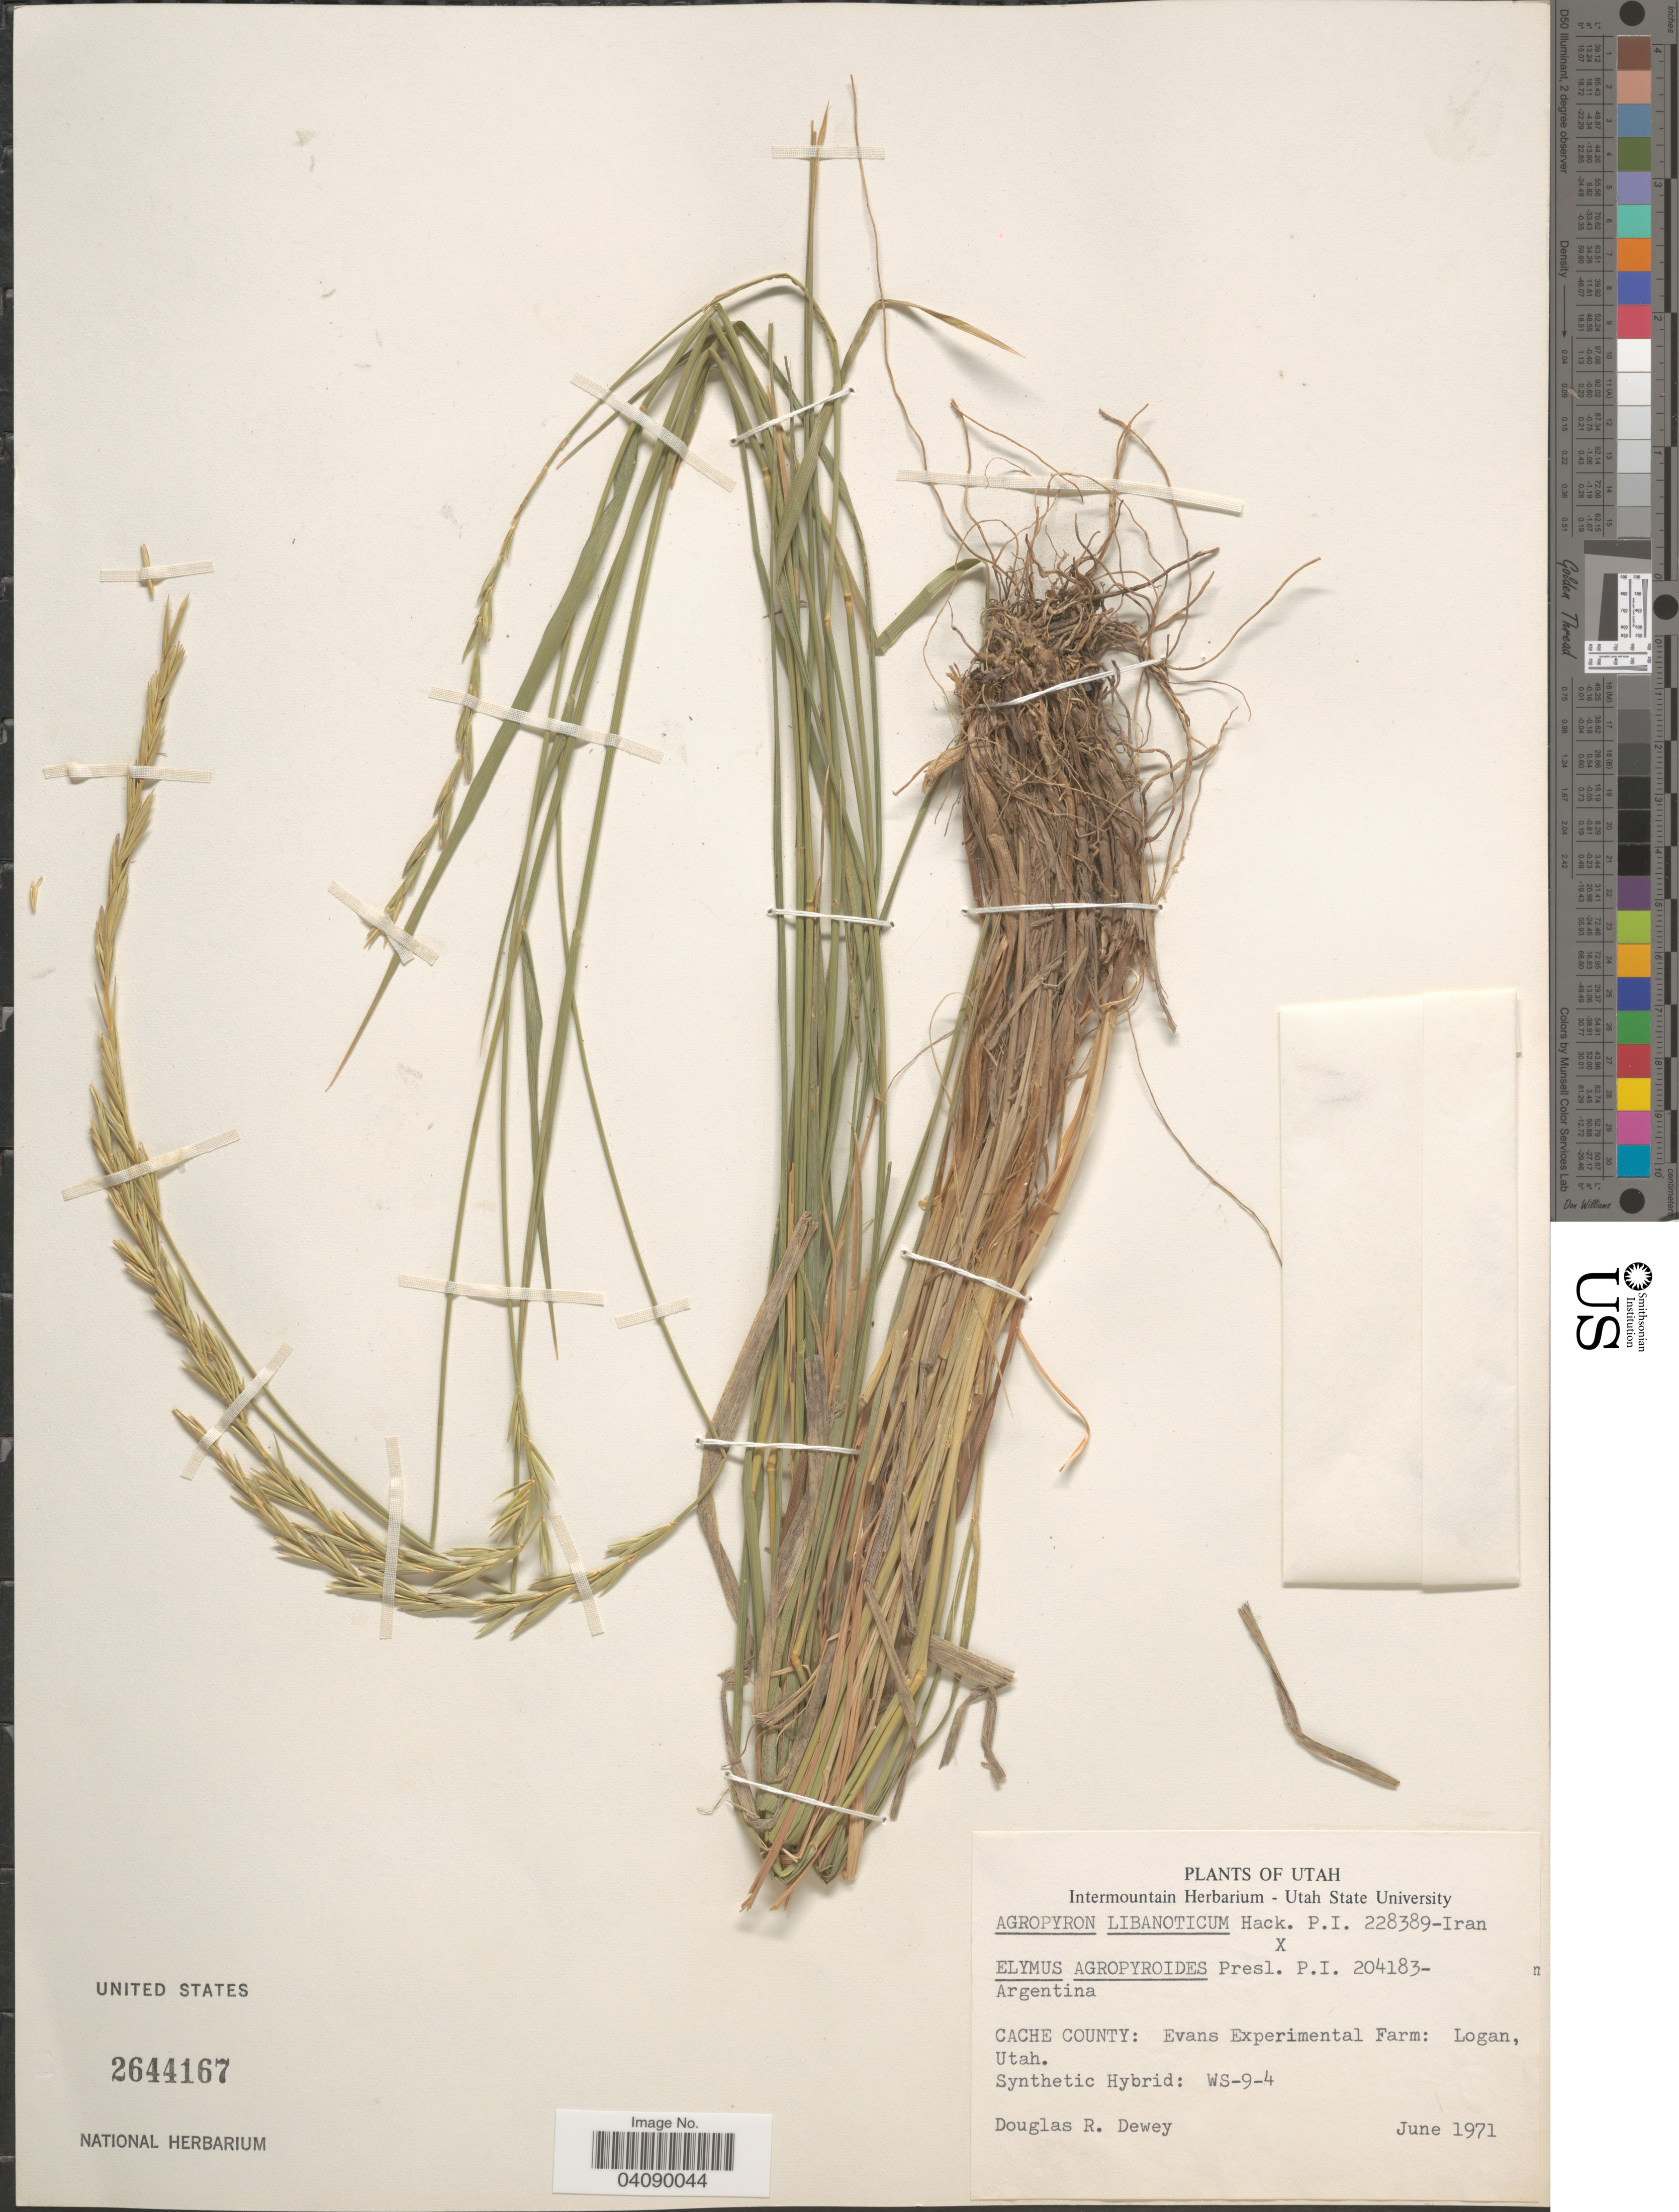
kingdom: Plantae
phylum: Tracheophyta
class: Liliopsida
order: Poales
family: Poaceae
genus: Agroelymus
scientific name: x Agroelymus sp.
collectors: D. Dewey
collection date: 1971-06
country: United States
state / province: Utah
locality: Cache County: Evans Experimental Farm: Logan.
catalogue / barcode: US 2644167